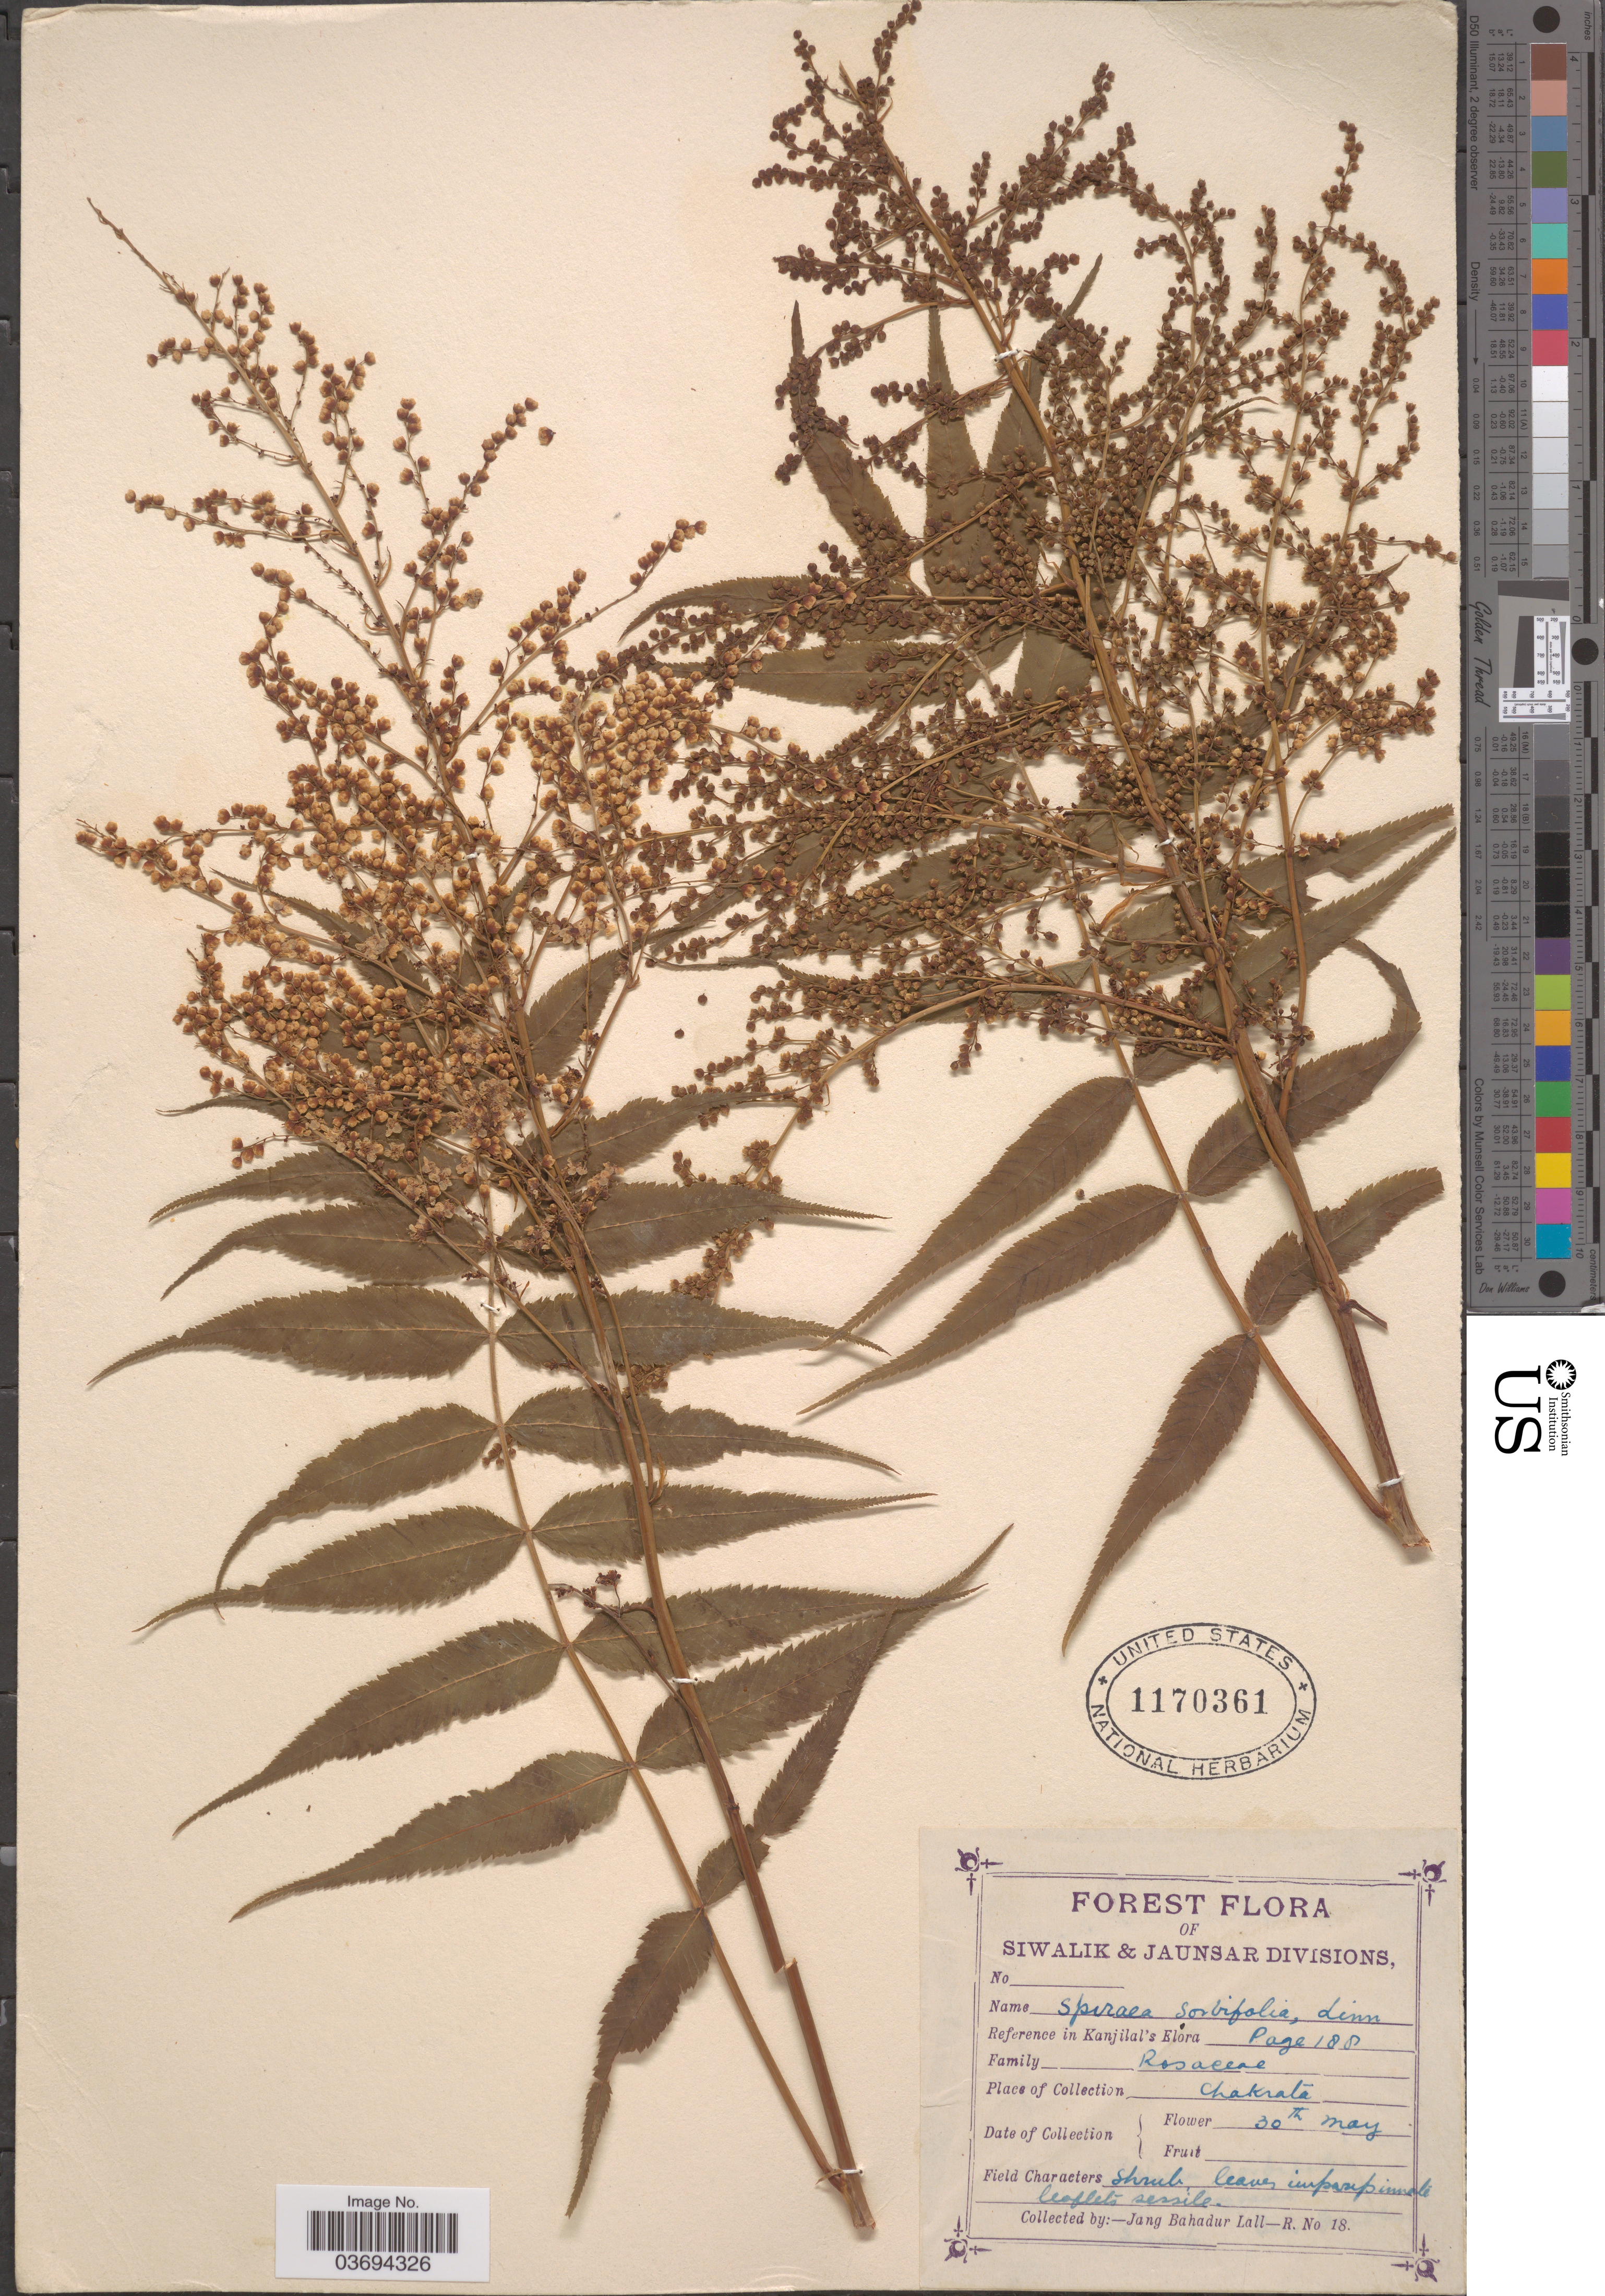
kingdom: Plantae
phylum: Tracheophyta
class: Magnoliopsida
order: Rosales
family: Rosaceae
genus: Sorbaria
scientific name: Sorbaria sorbifolia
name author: (L.) A. Braun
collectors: J. Lall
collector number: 18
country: India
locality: Siwalik & Jaunsar Divisions. [unsure placement] Chakrata.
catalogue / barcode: US 1170361